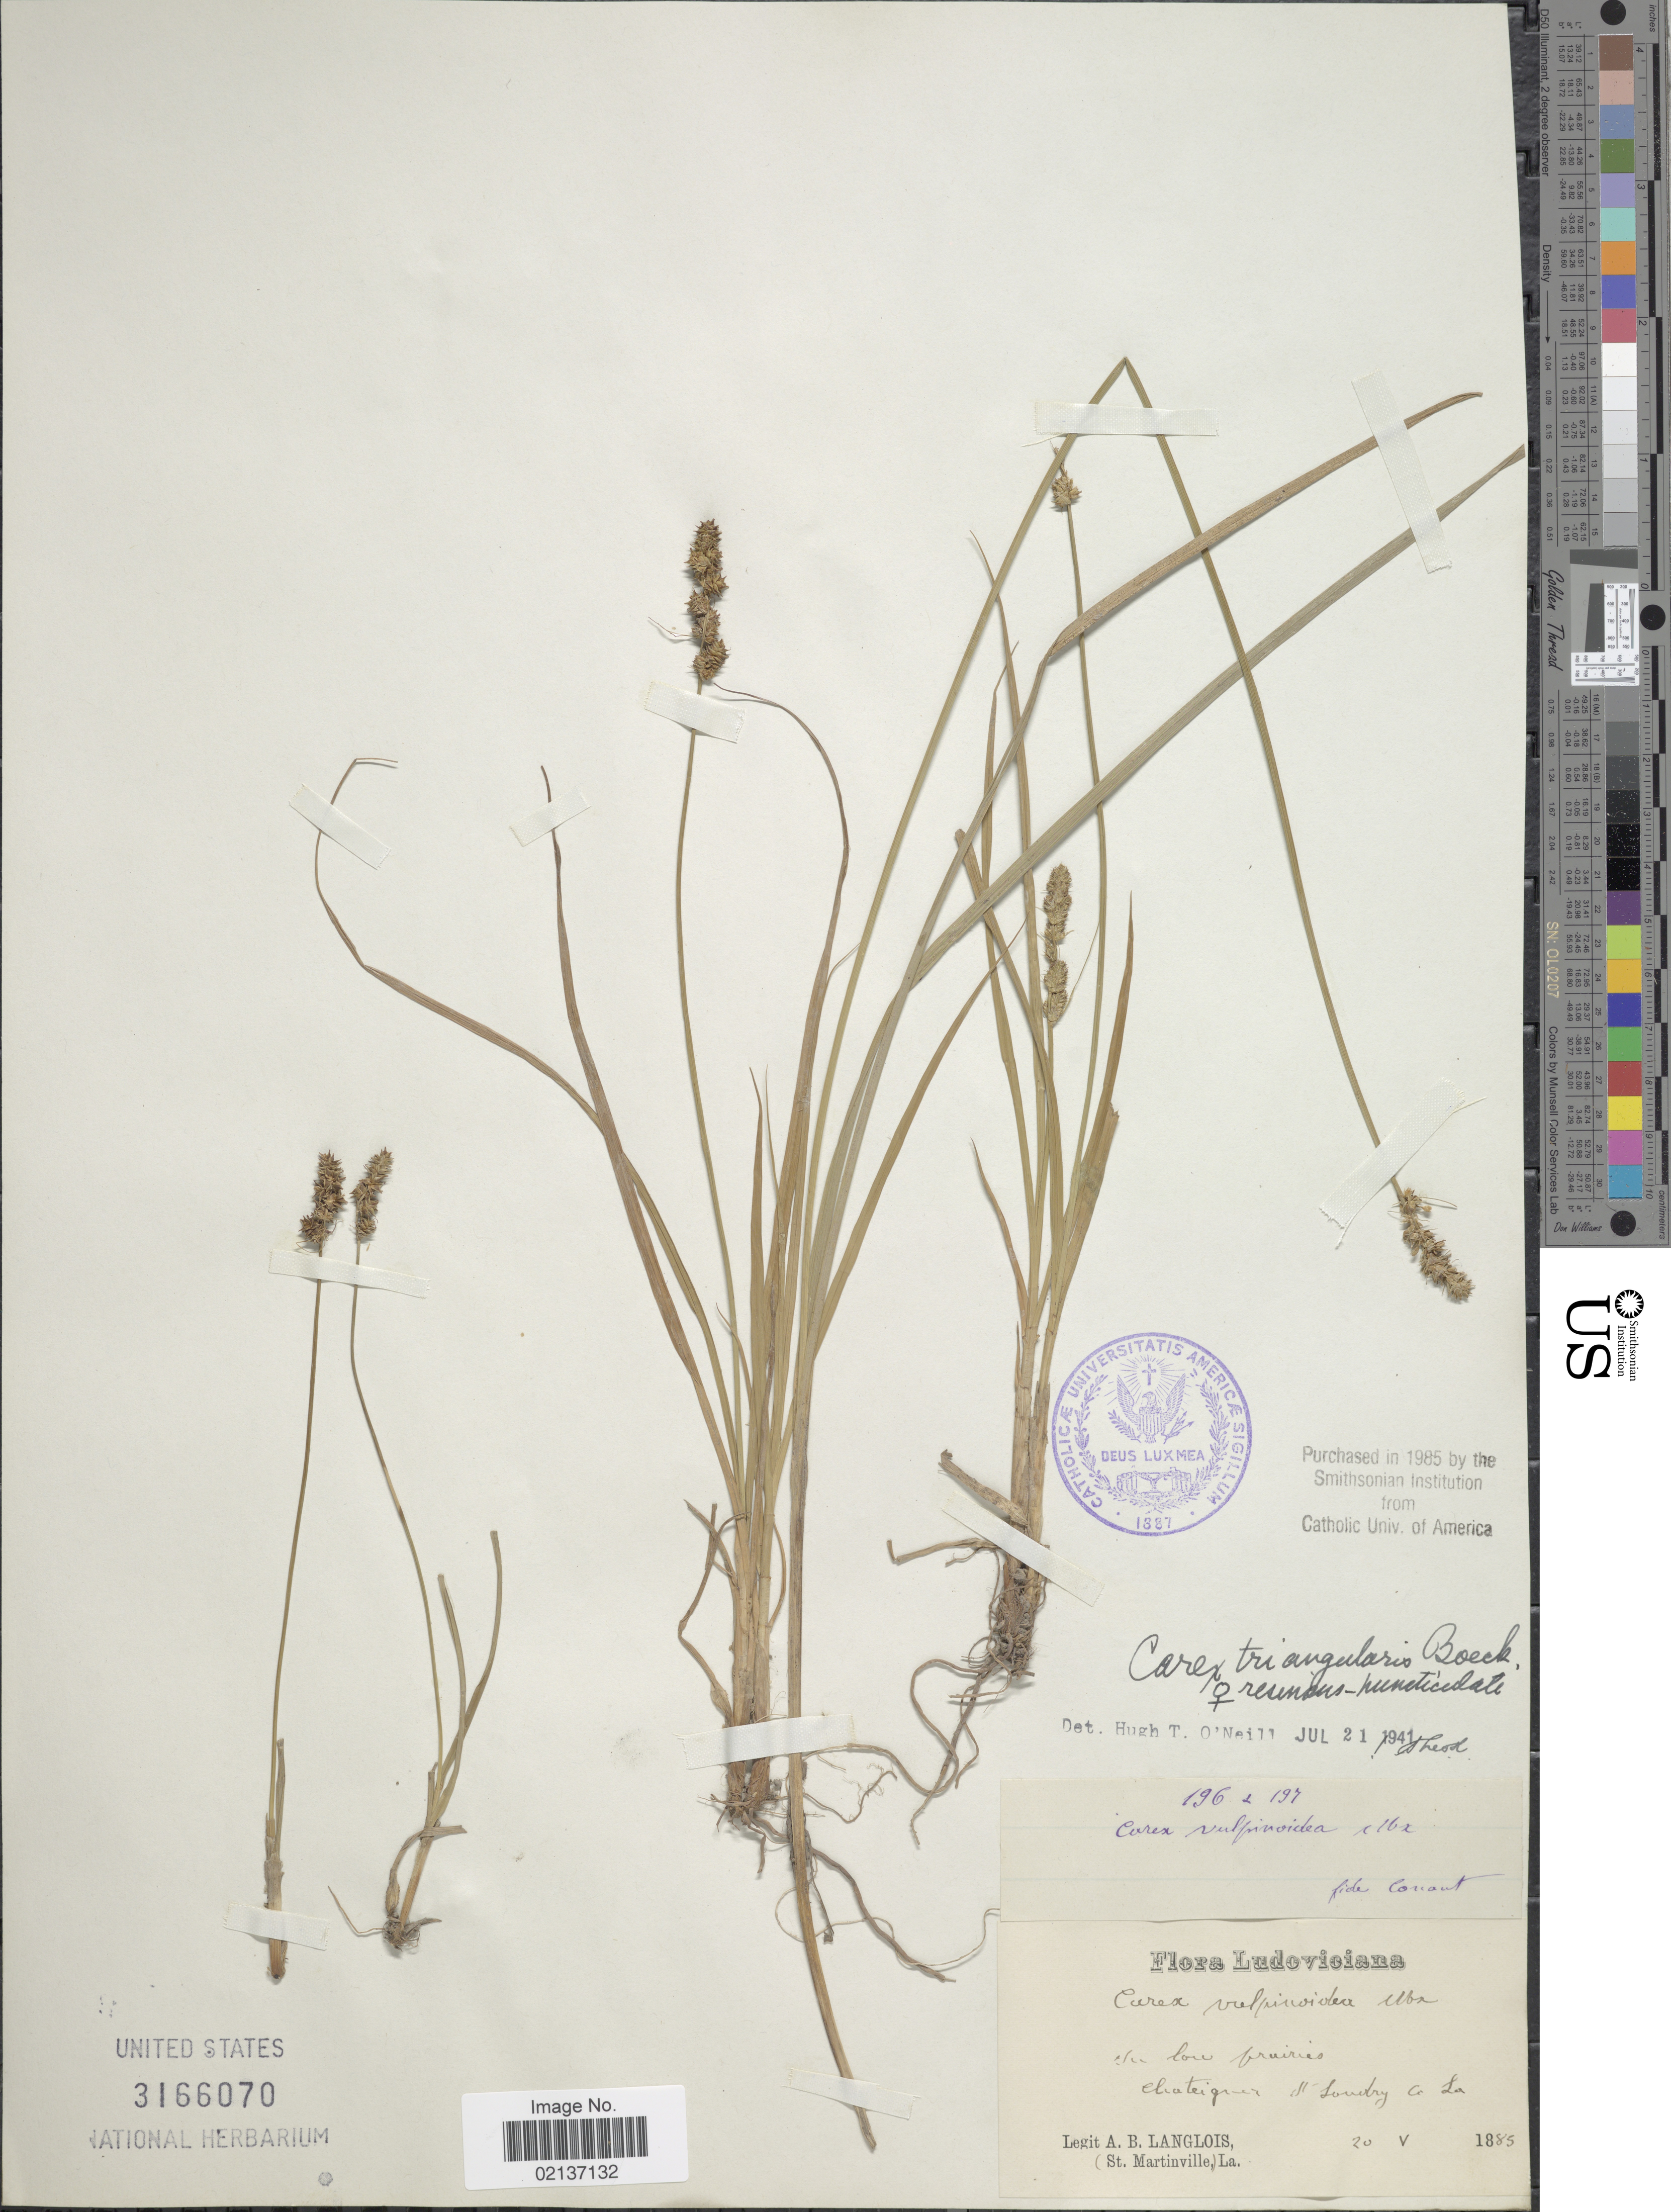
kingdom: Plantae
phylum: Tracheophyta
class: Liliopsida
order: Poales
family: Cyperaceae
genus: Carex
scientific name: Carex triangularis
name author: Boeckeler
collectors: A. Langlois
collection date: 1885-05-20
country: United States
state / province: Louisiana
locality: In low prairies, St. Landry Co.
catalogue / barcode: US 3166070